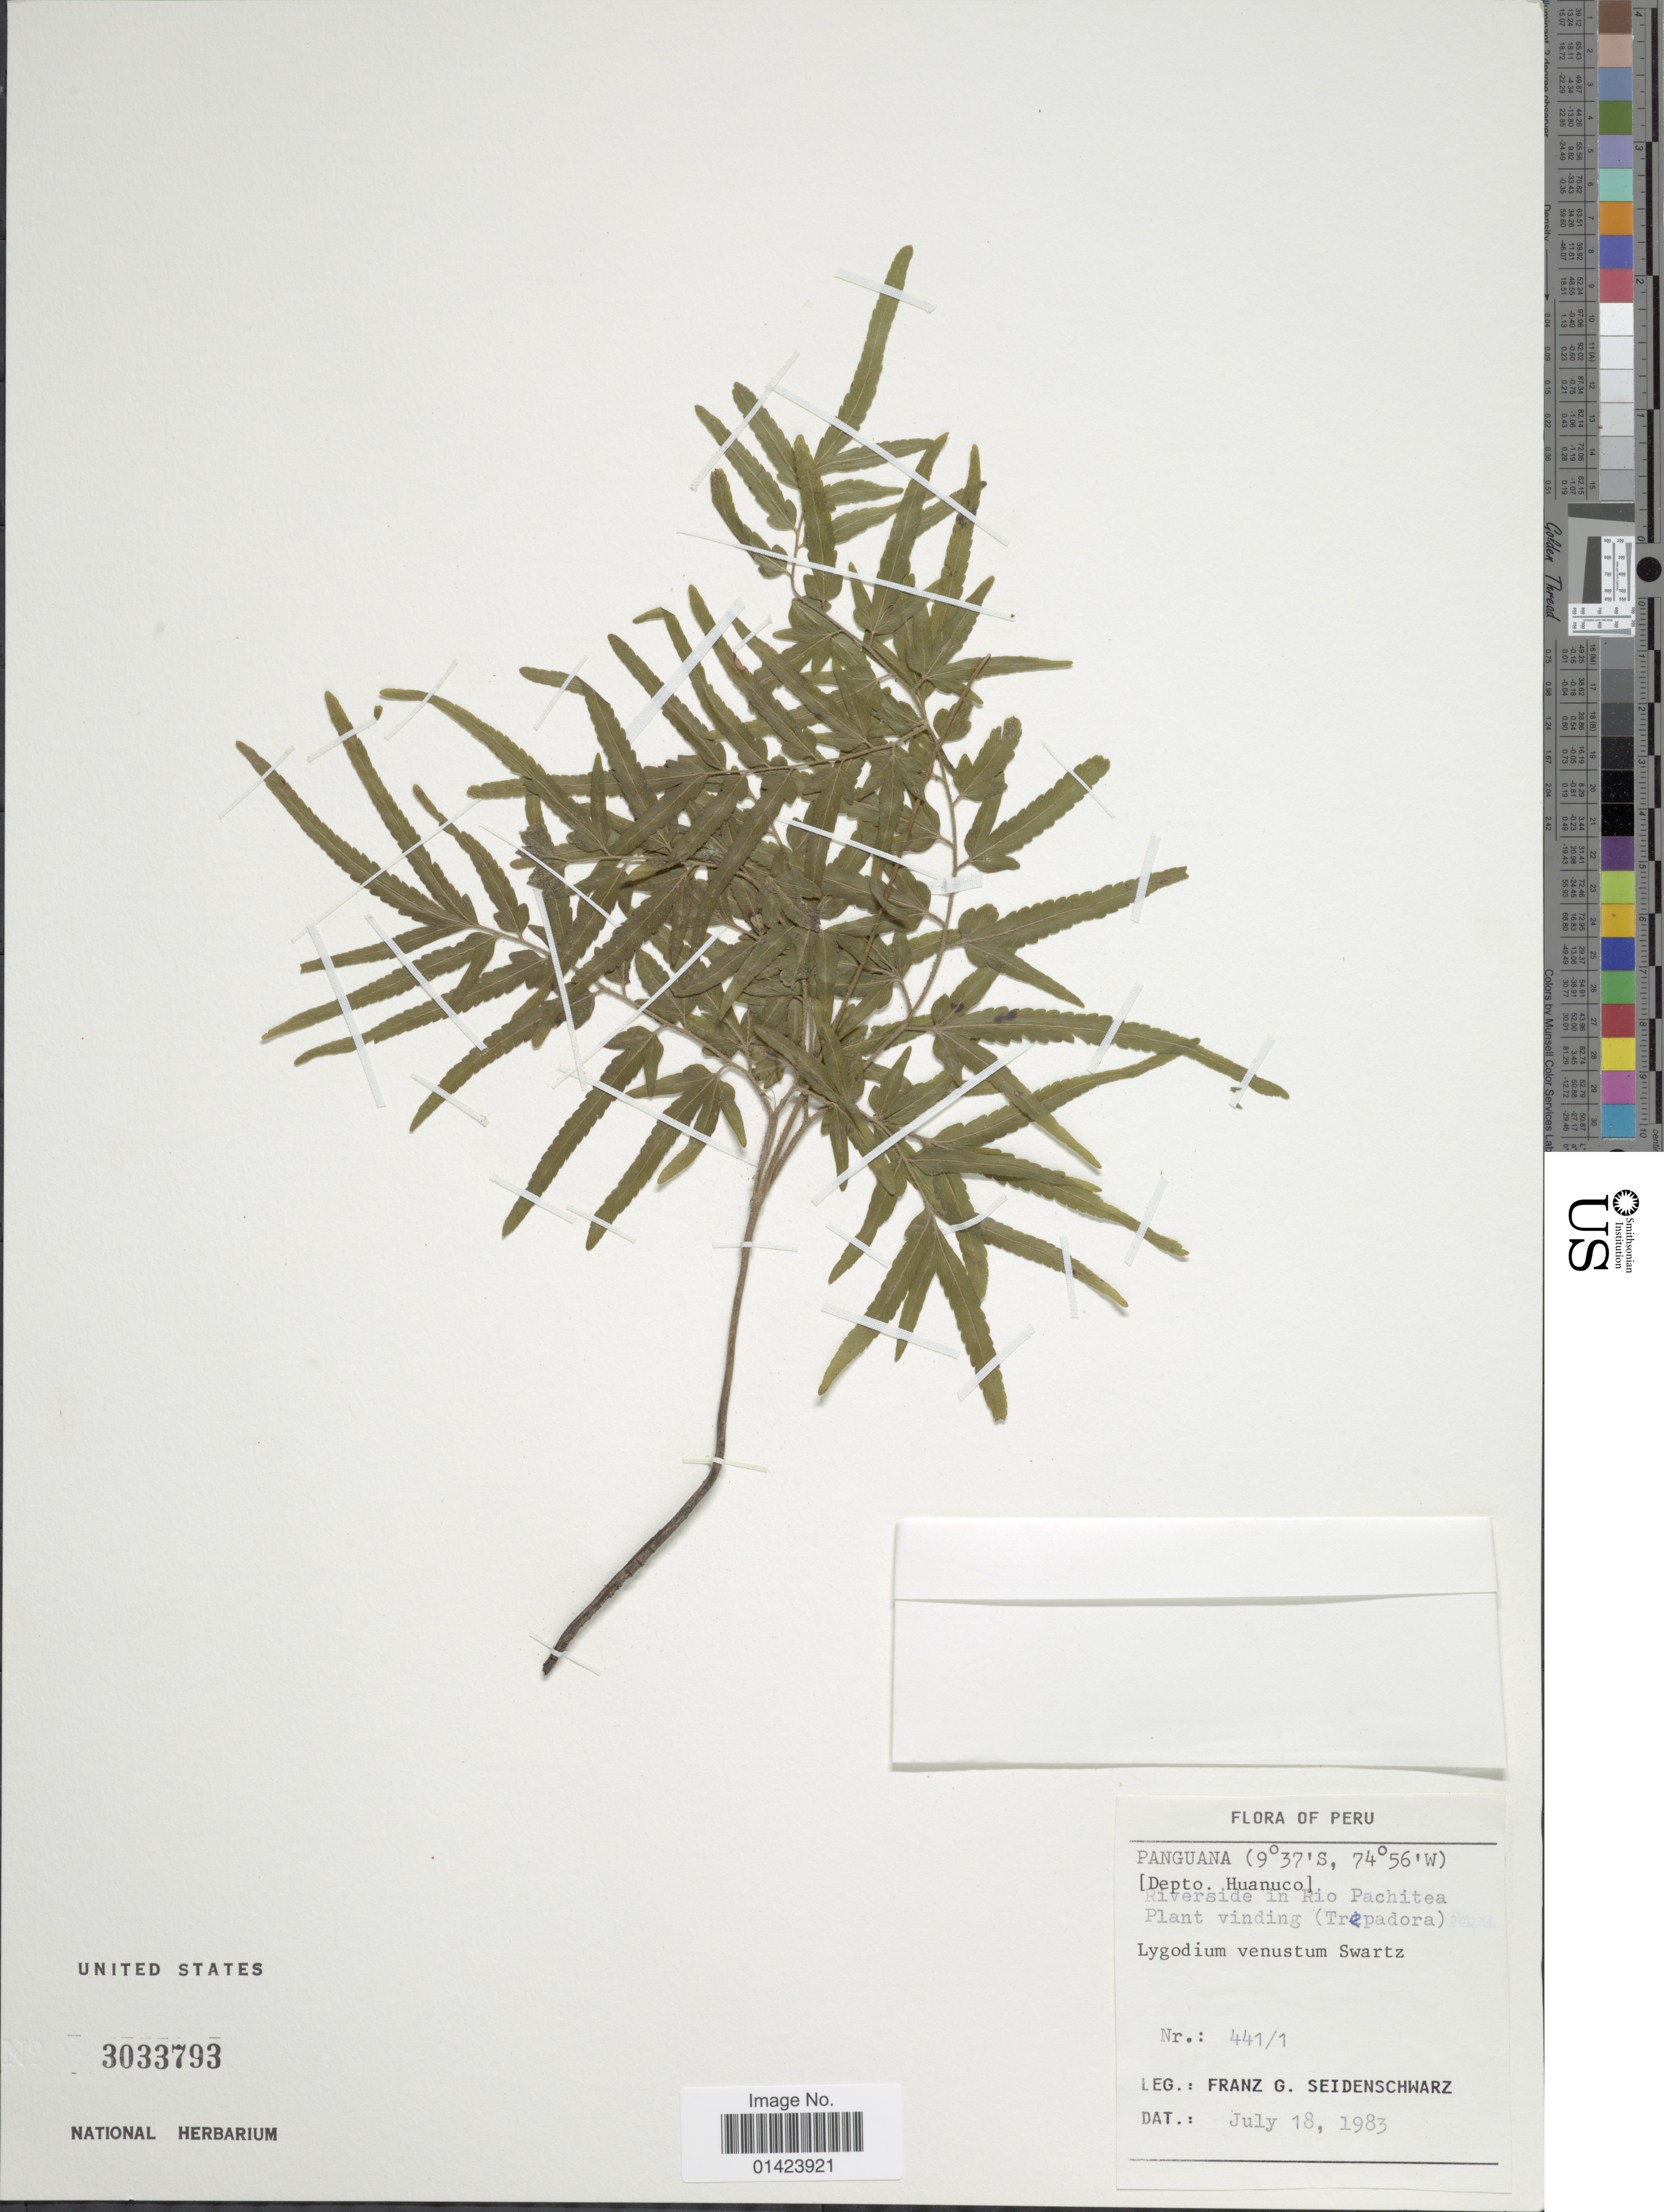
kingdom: Plantae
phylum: Tracheophyta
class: Polypodiopsida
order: Schizaeales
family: Lygodiaceae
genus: Lygodium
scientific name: Lygodium venustum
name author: Sw.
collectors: F. Seidenschwarz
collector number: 441/1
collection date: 1983-07-18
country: Peru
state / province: Huánuco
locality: Panguana(Depto. Huanuco), riverside in Rio Pachitea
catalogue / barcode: US 3033793